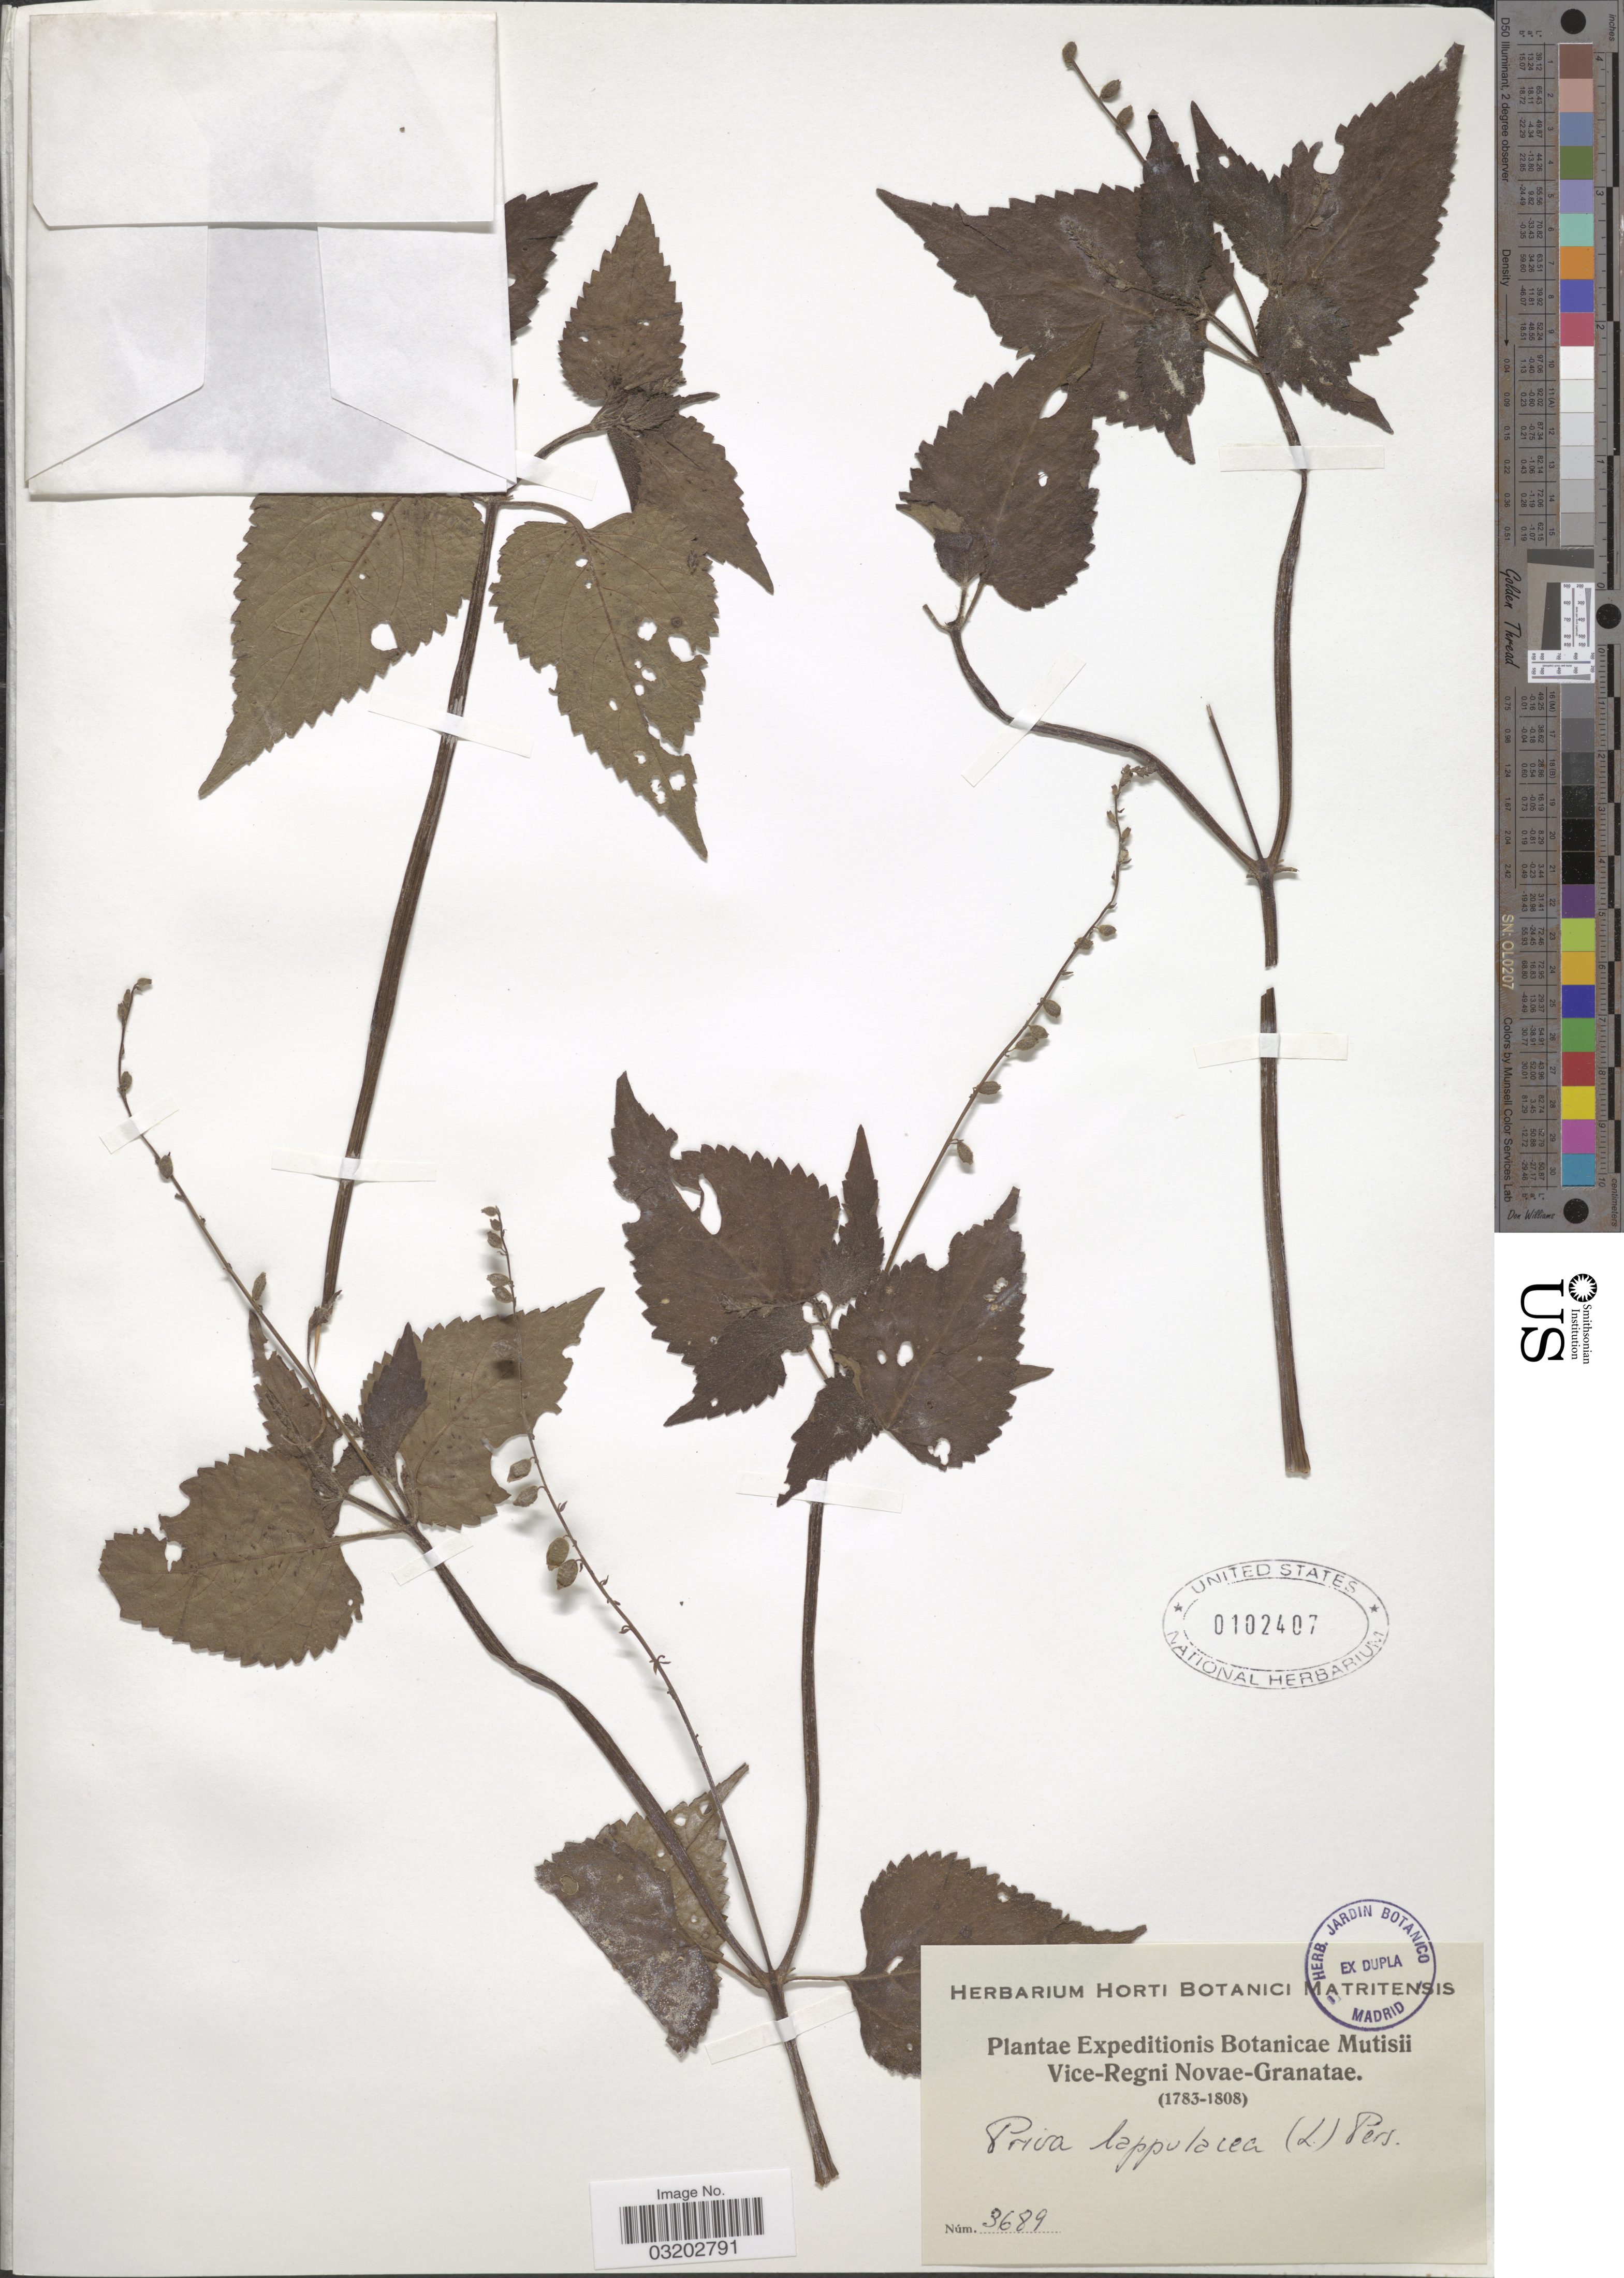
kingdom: Plantae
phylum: Tracheophyta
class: Magnoliopsida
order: Lamiales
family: Verbenaceae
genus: Priva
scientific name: Priva lappulacea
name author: (L.) Pers.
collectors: ex herb. Horti Botanici Matritensis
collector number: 3689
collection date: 1783/1808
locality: Vice-Regni Novae-Granatae.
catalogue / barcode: US 102407